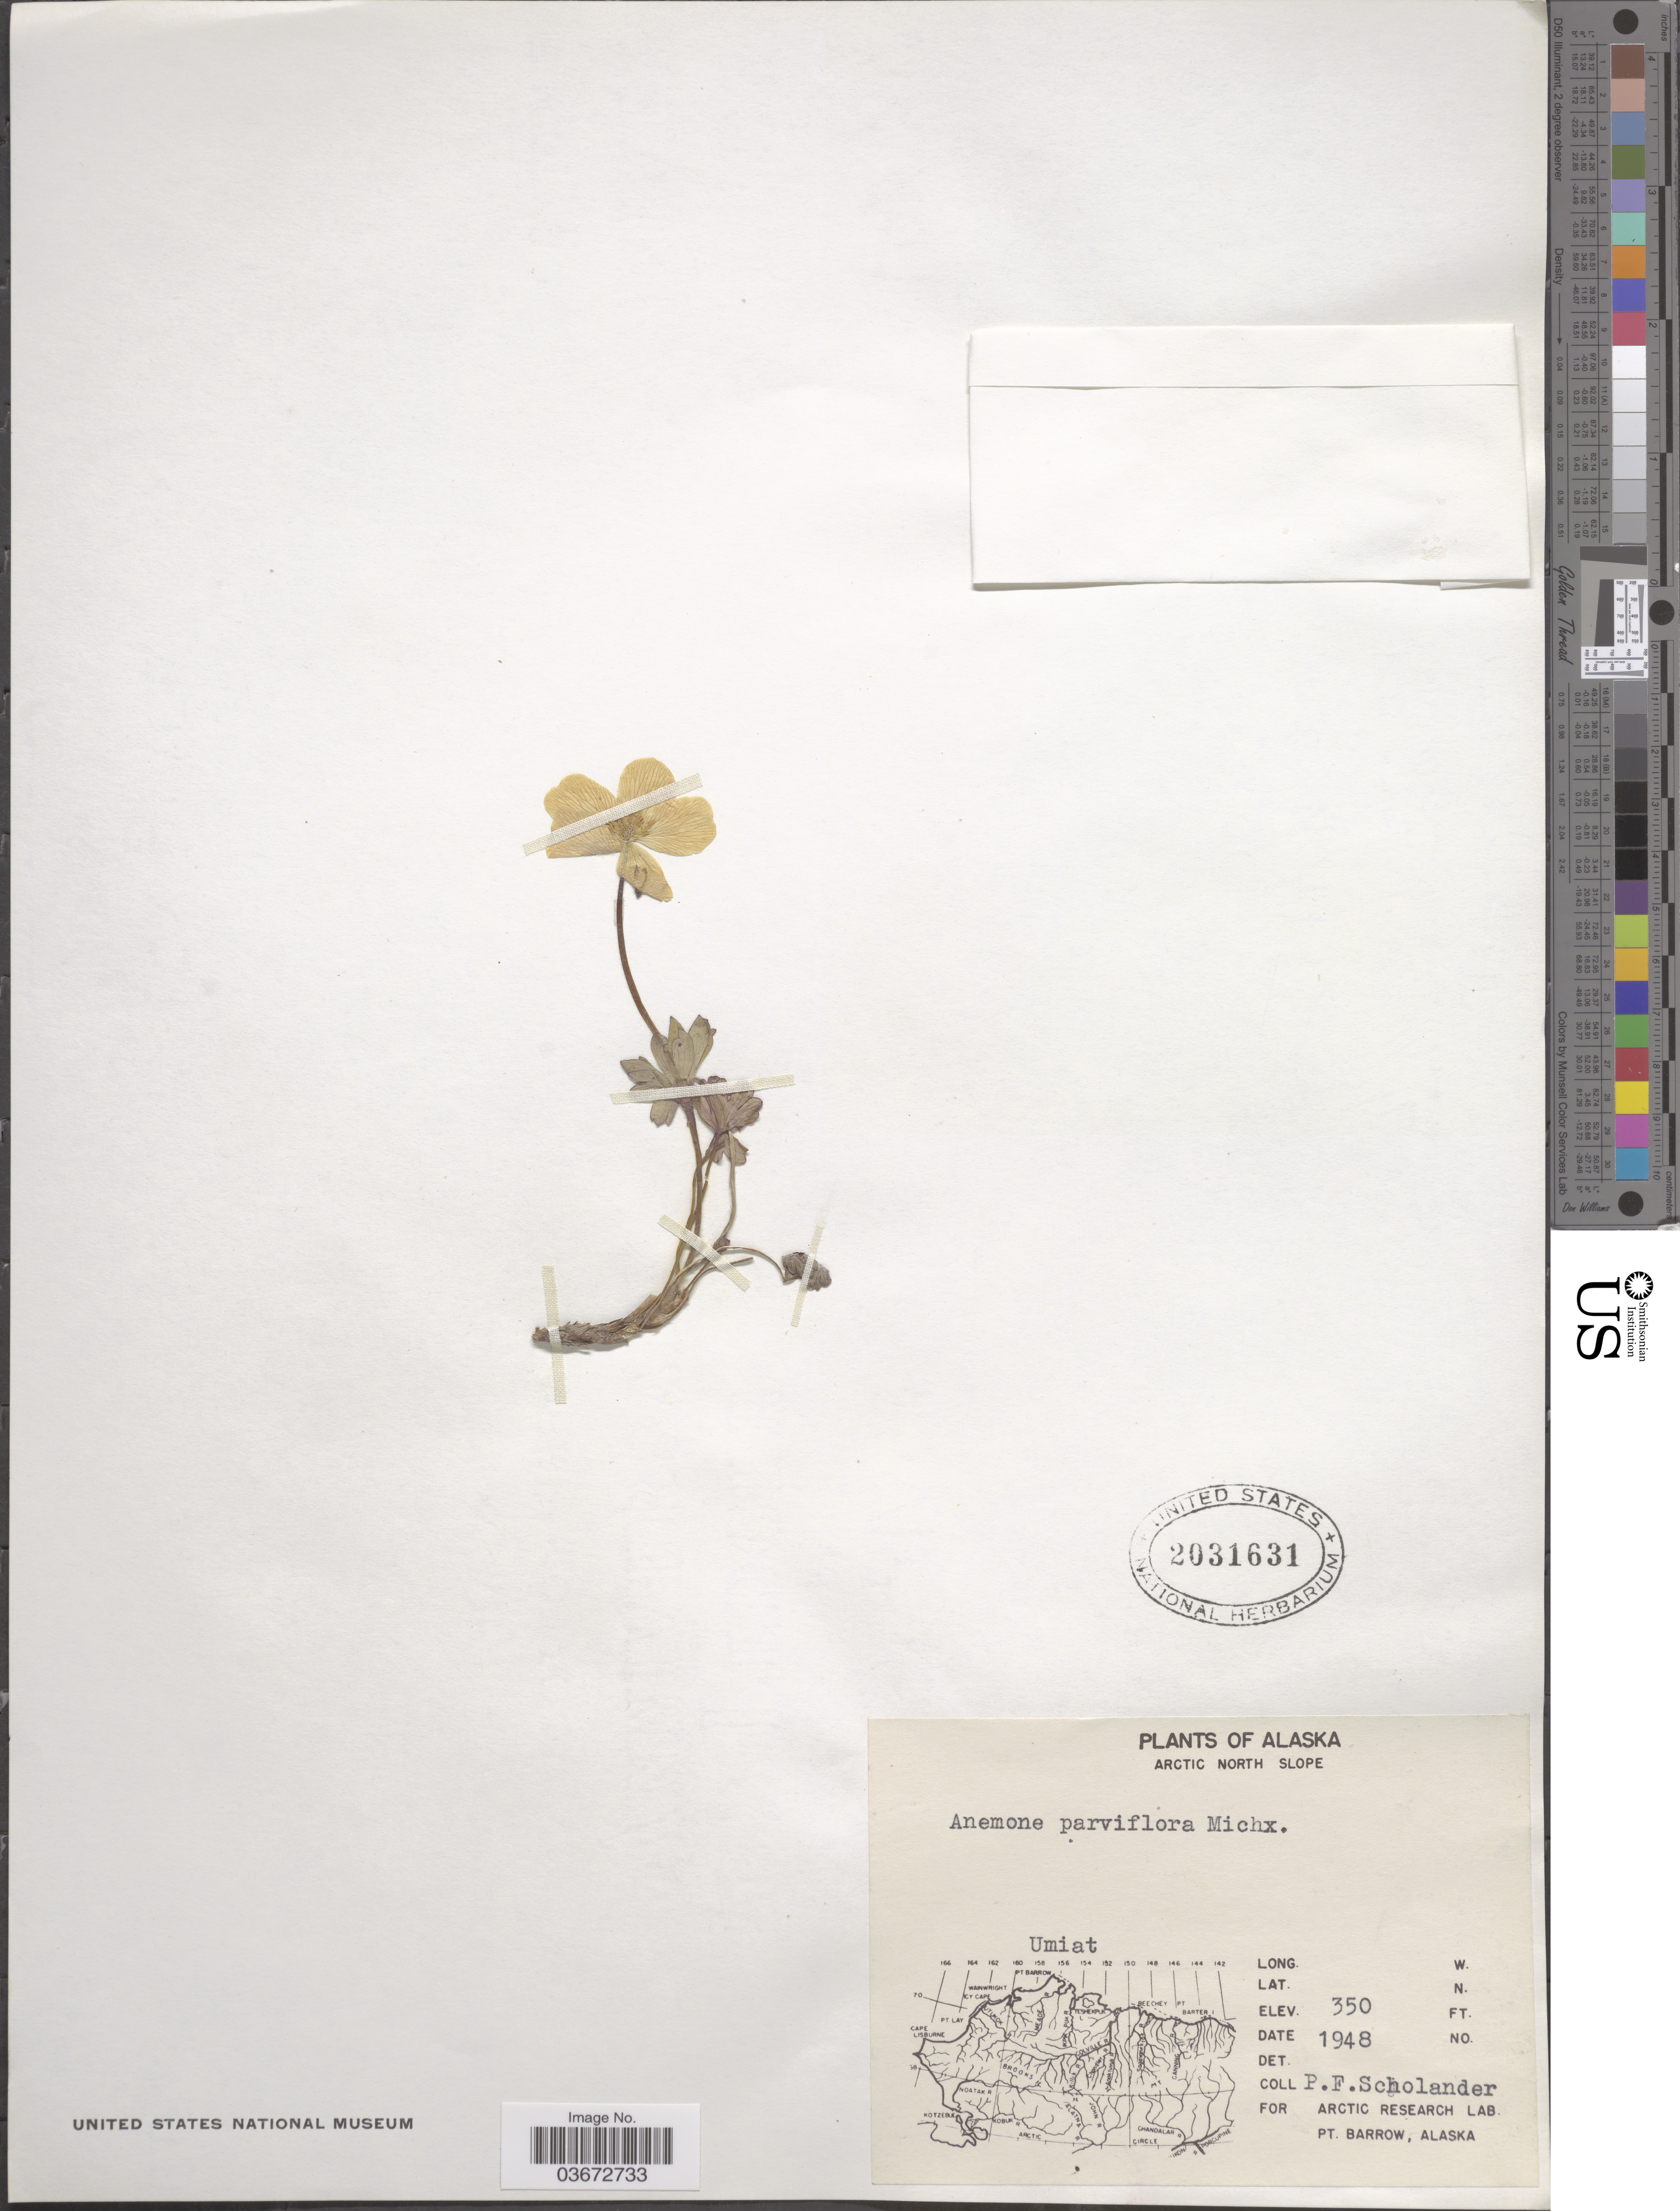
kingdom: Plantae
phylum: Tracheophyta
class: Magnoliopsida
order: Ranunculales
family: Ranunculaceae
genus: Anemone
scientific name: Anemone parviflora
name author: Michx.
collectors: P. Scholander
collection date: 1948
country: United States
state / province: Alaska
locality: Arctic North Slope. Umiat.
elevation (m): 107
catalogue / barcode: US 2031631